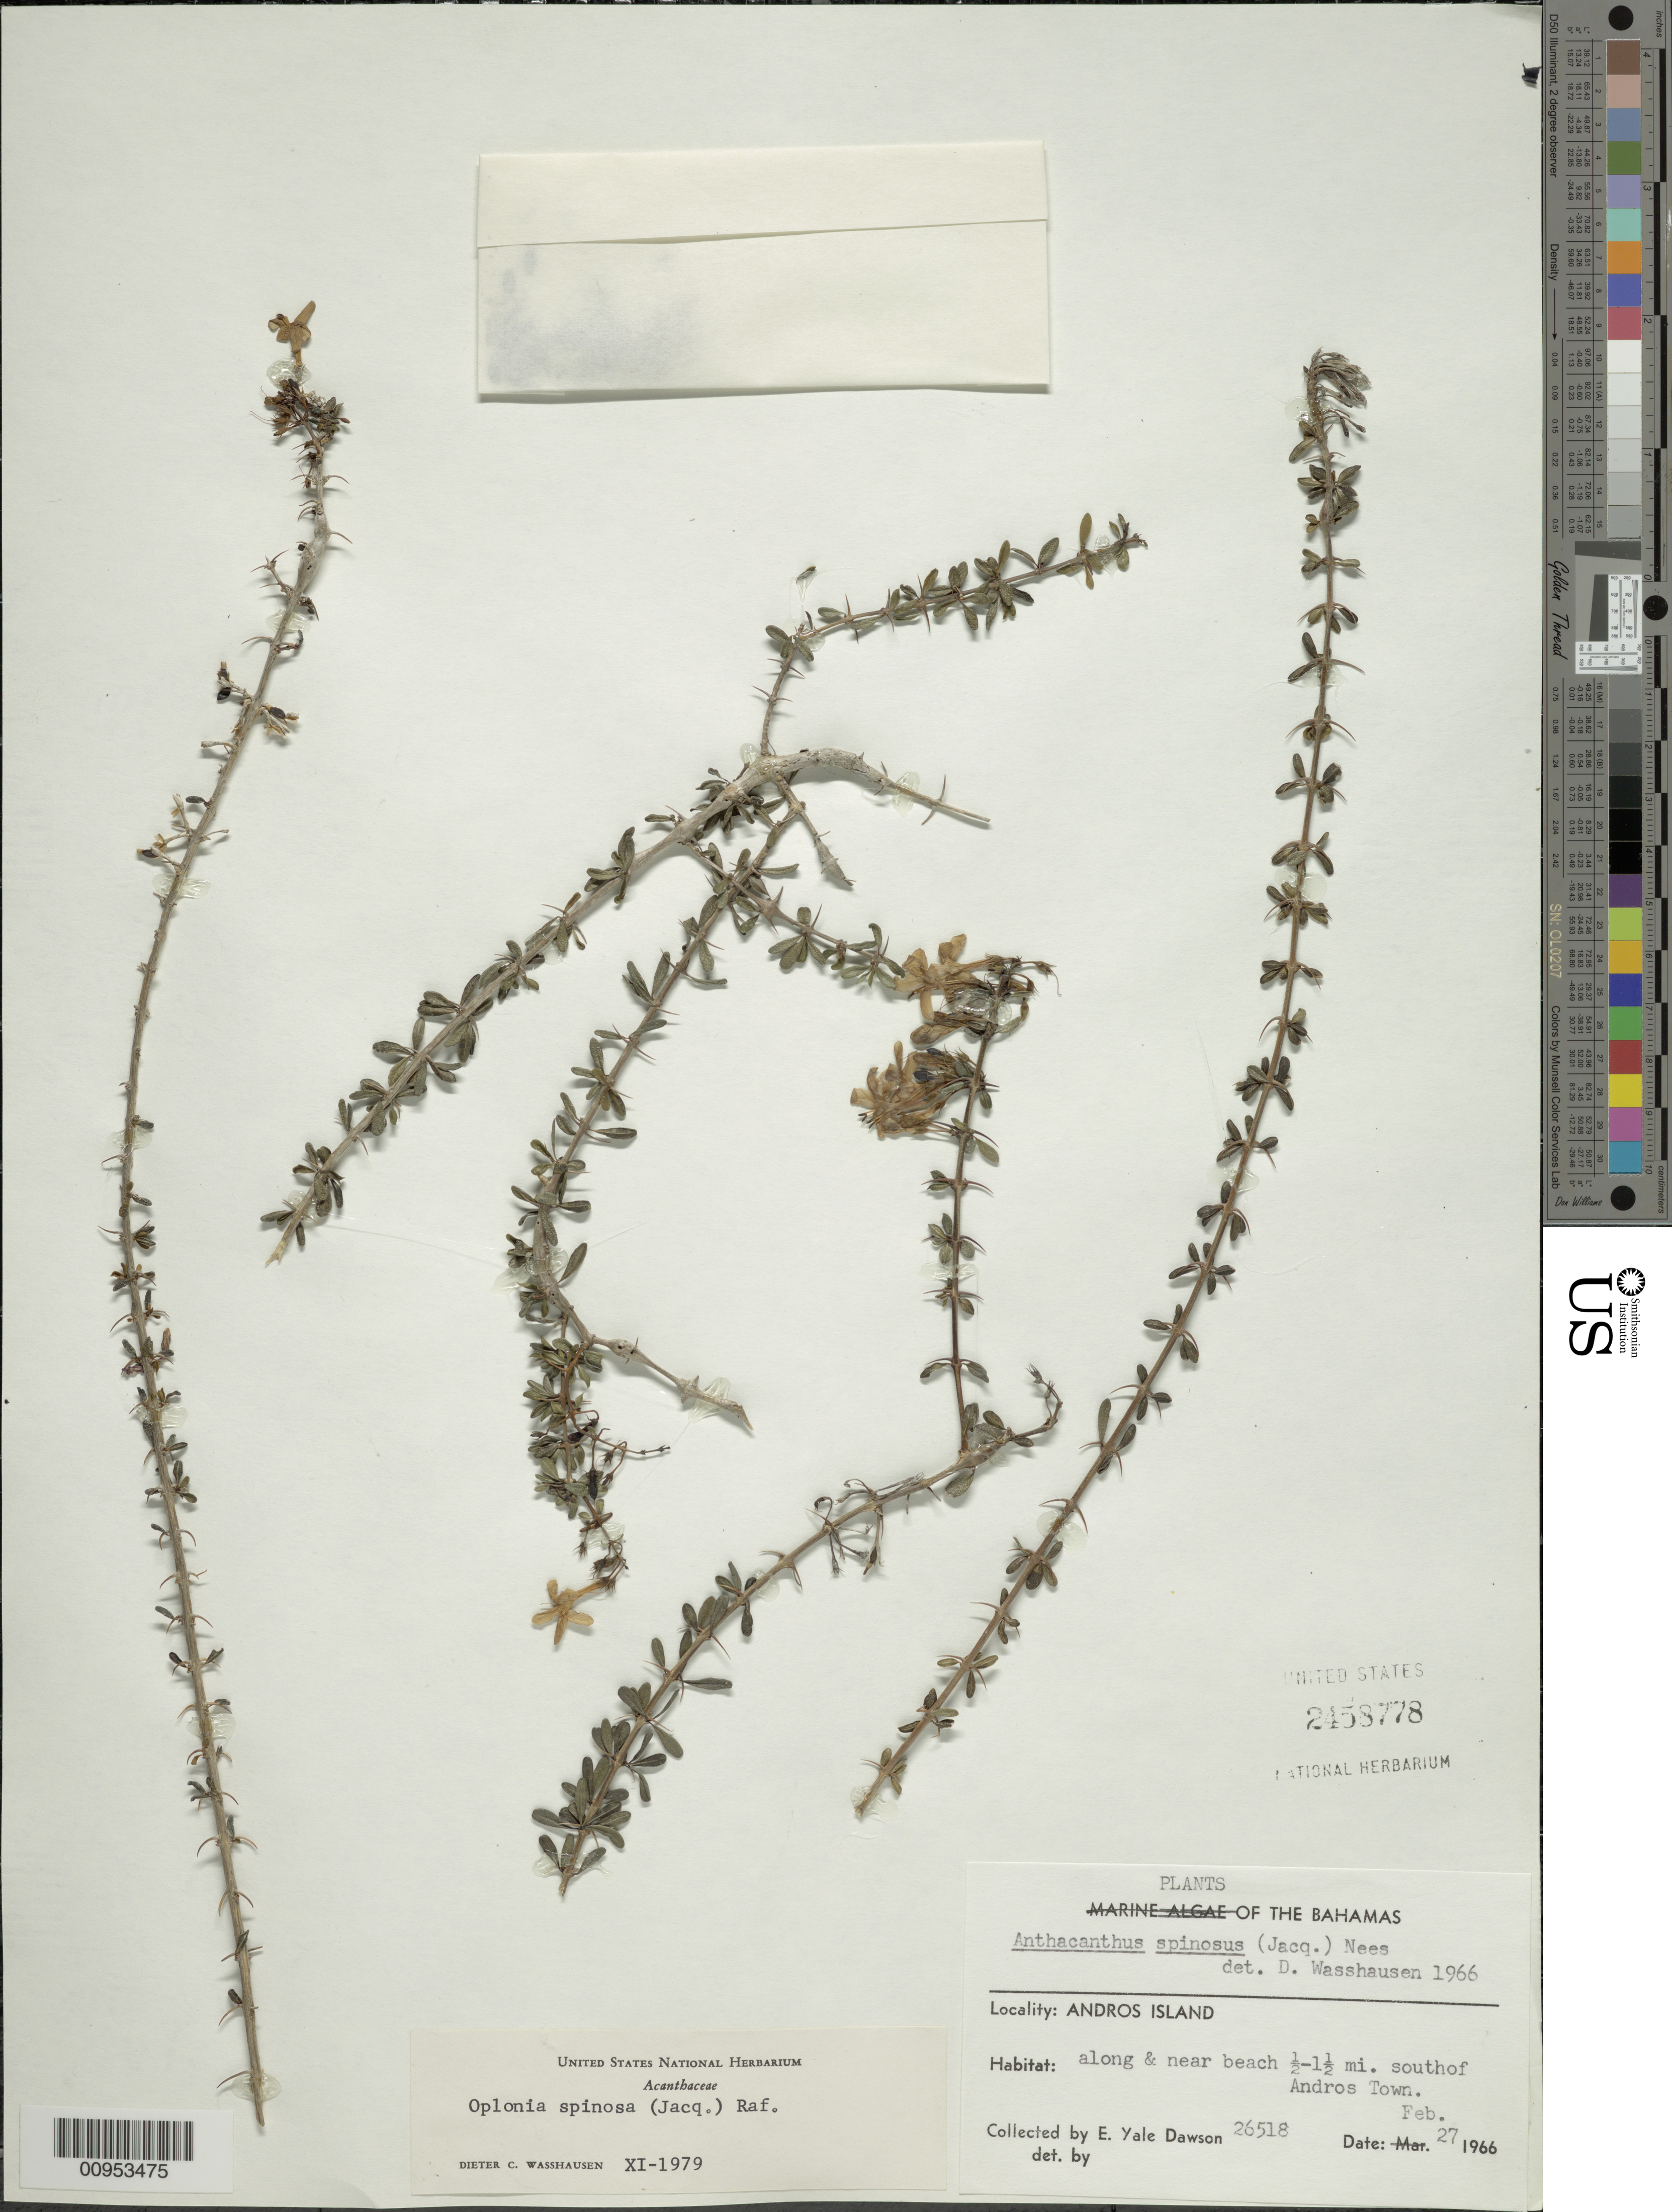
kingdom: Plantae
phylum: Tracheophyta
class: Magnoliopsida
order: Lamiales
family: Acanthaceae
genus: Oplonia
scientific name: Oplonia spinosa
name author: Raf.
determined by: Wasshausen, Dieter C., (BOT), Smithsonian Institution - National Museum of Natural History (UNITED STATES)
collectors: E. Y. Dawson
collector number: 26518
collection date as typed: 27 Feb 1966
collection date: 1966-02-27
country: Bahamas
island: Andros I.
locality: Andros Town, 0.5-1.0 miles south of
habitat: Along and near beach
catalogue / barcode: US 2458778